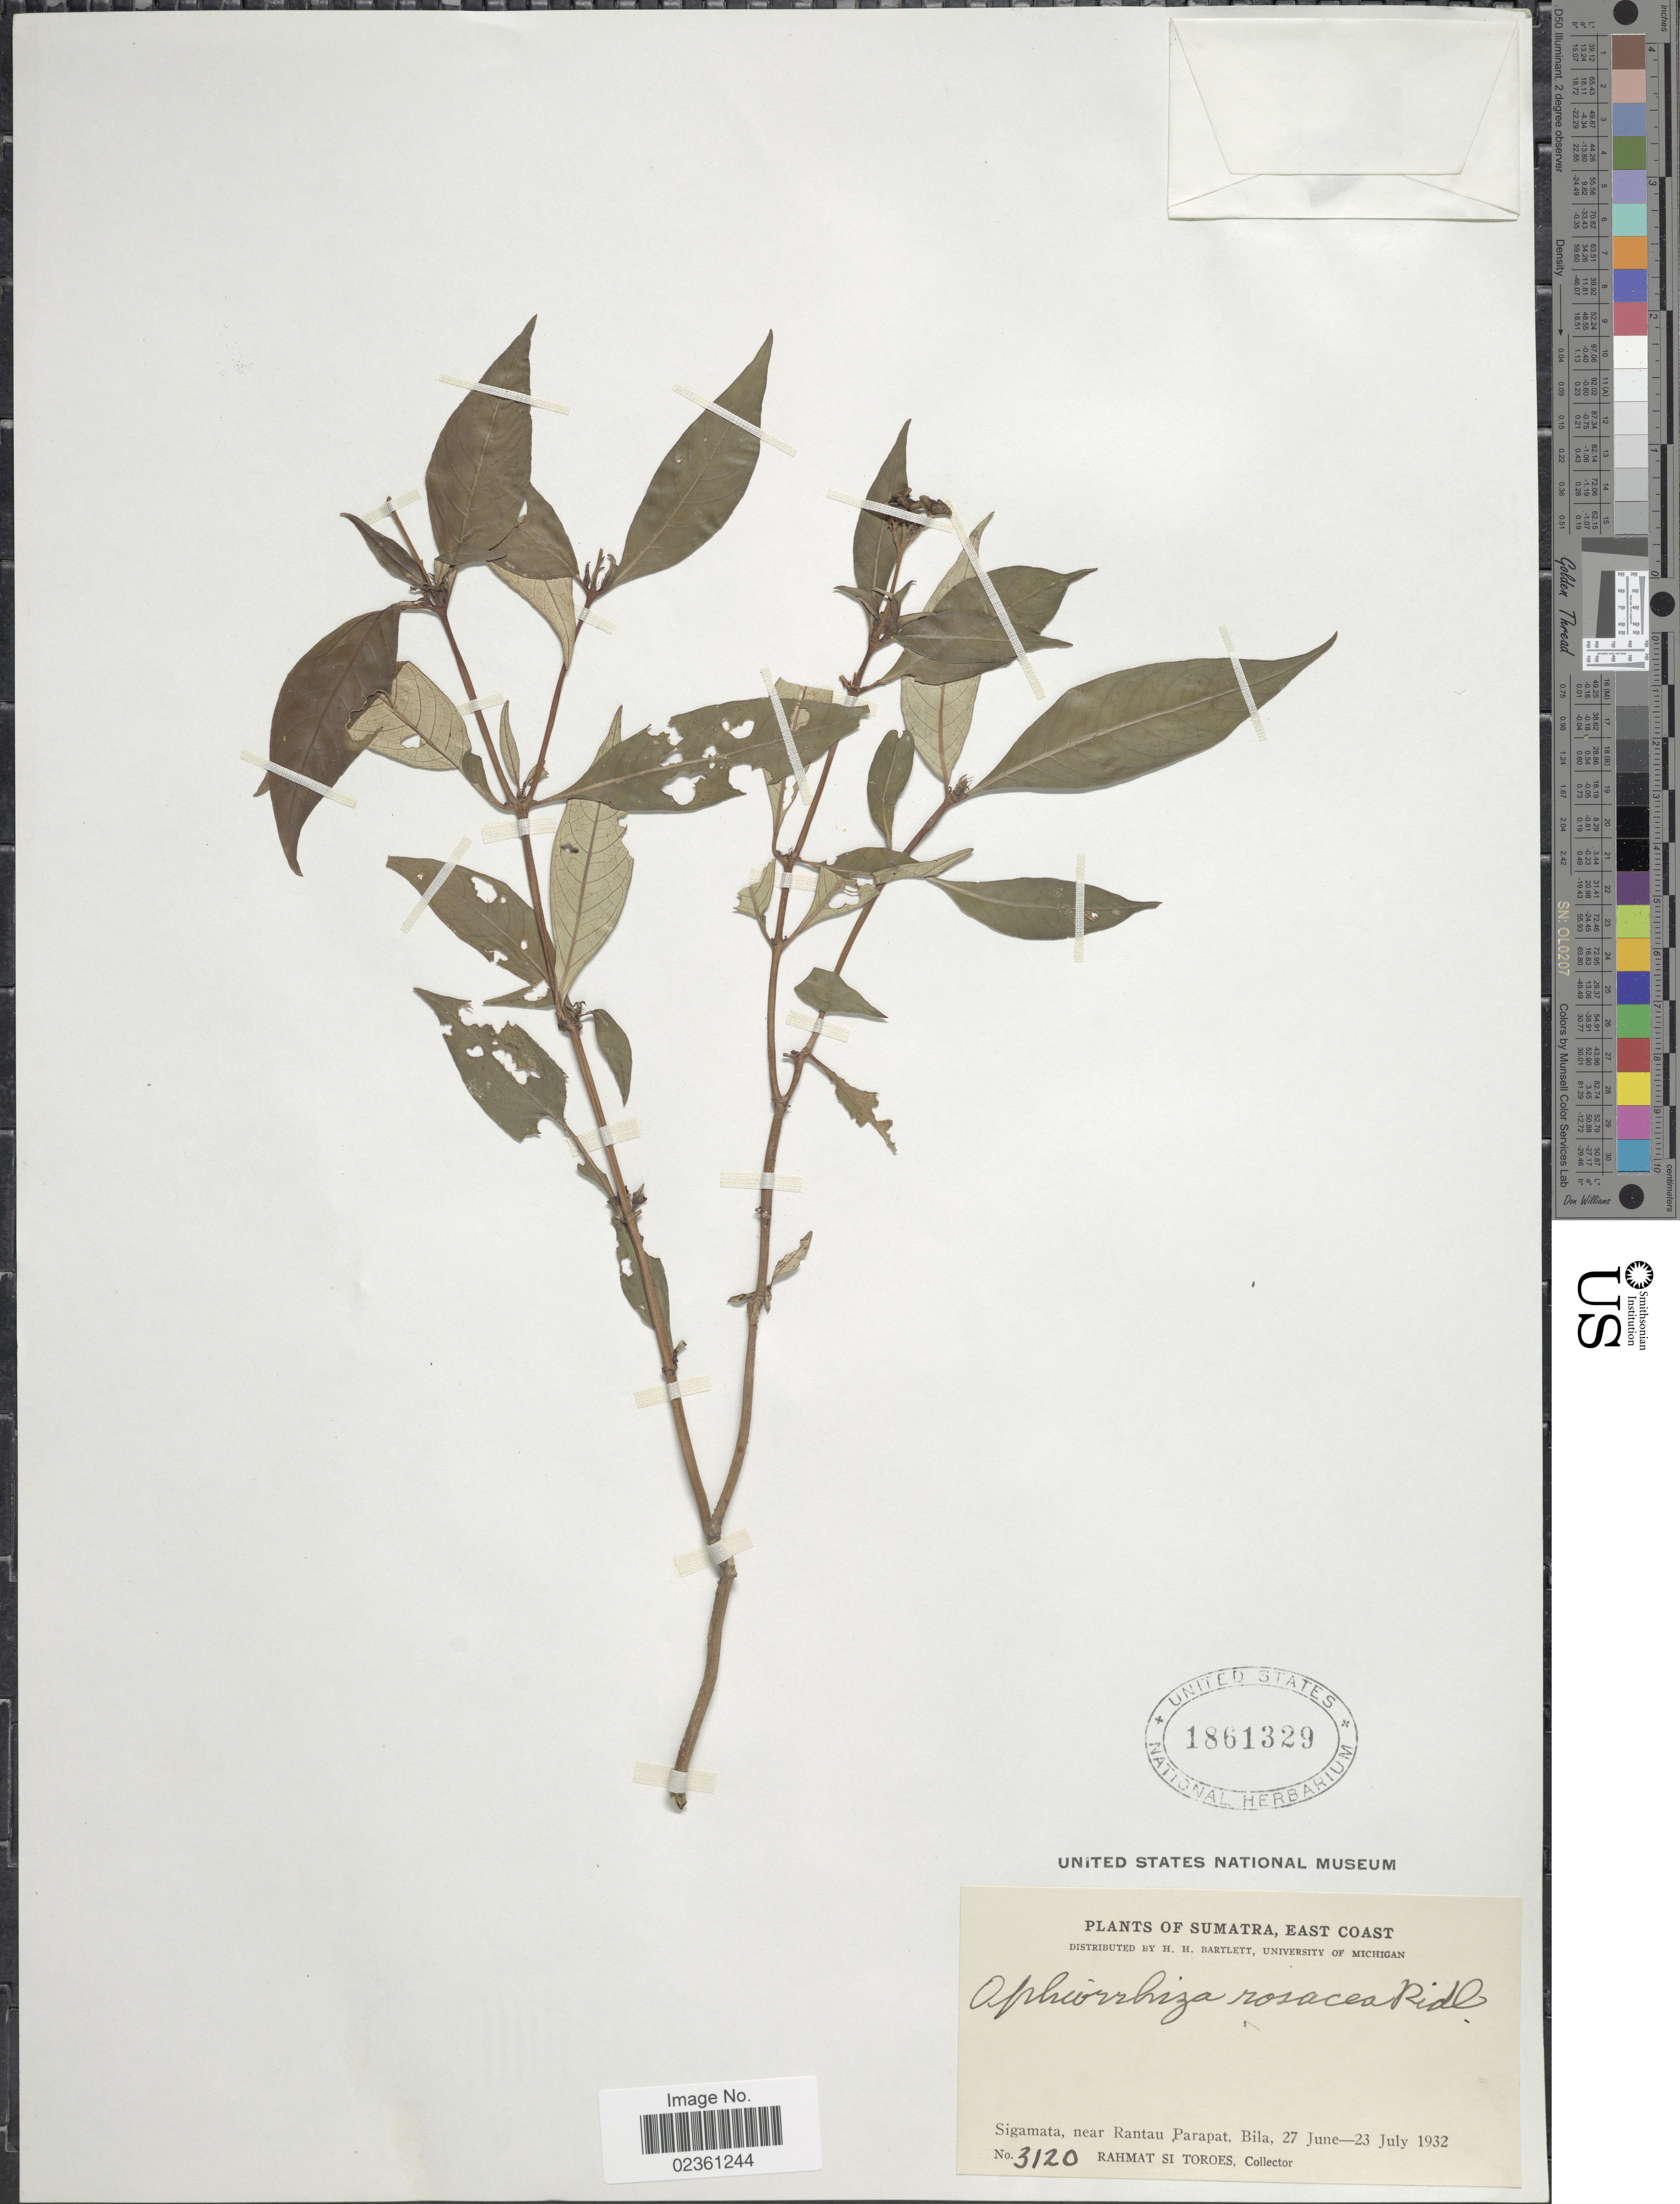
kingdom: Plantae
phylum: Tracheophyta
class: Magnoliopsida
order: Gentianales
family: Rubiaceae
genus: Ophiorrhiza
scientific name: Ophiorrhiza rosacea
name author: Ridl.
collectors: Rahmat Si Boeea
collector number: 3120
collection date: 1932-06-27/1932-07-23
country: Indonesia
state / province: Sumatra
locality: East Coast, Sigamata, near Rantau Parapat, Bila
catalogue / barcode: US 1861329